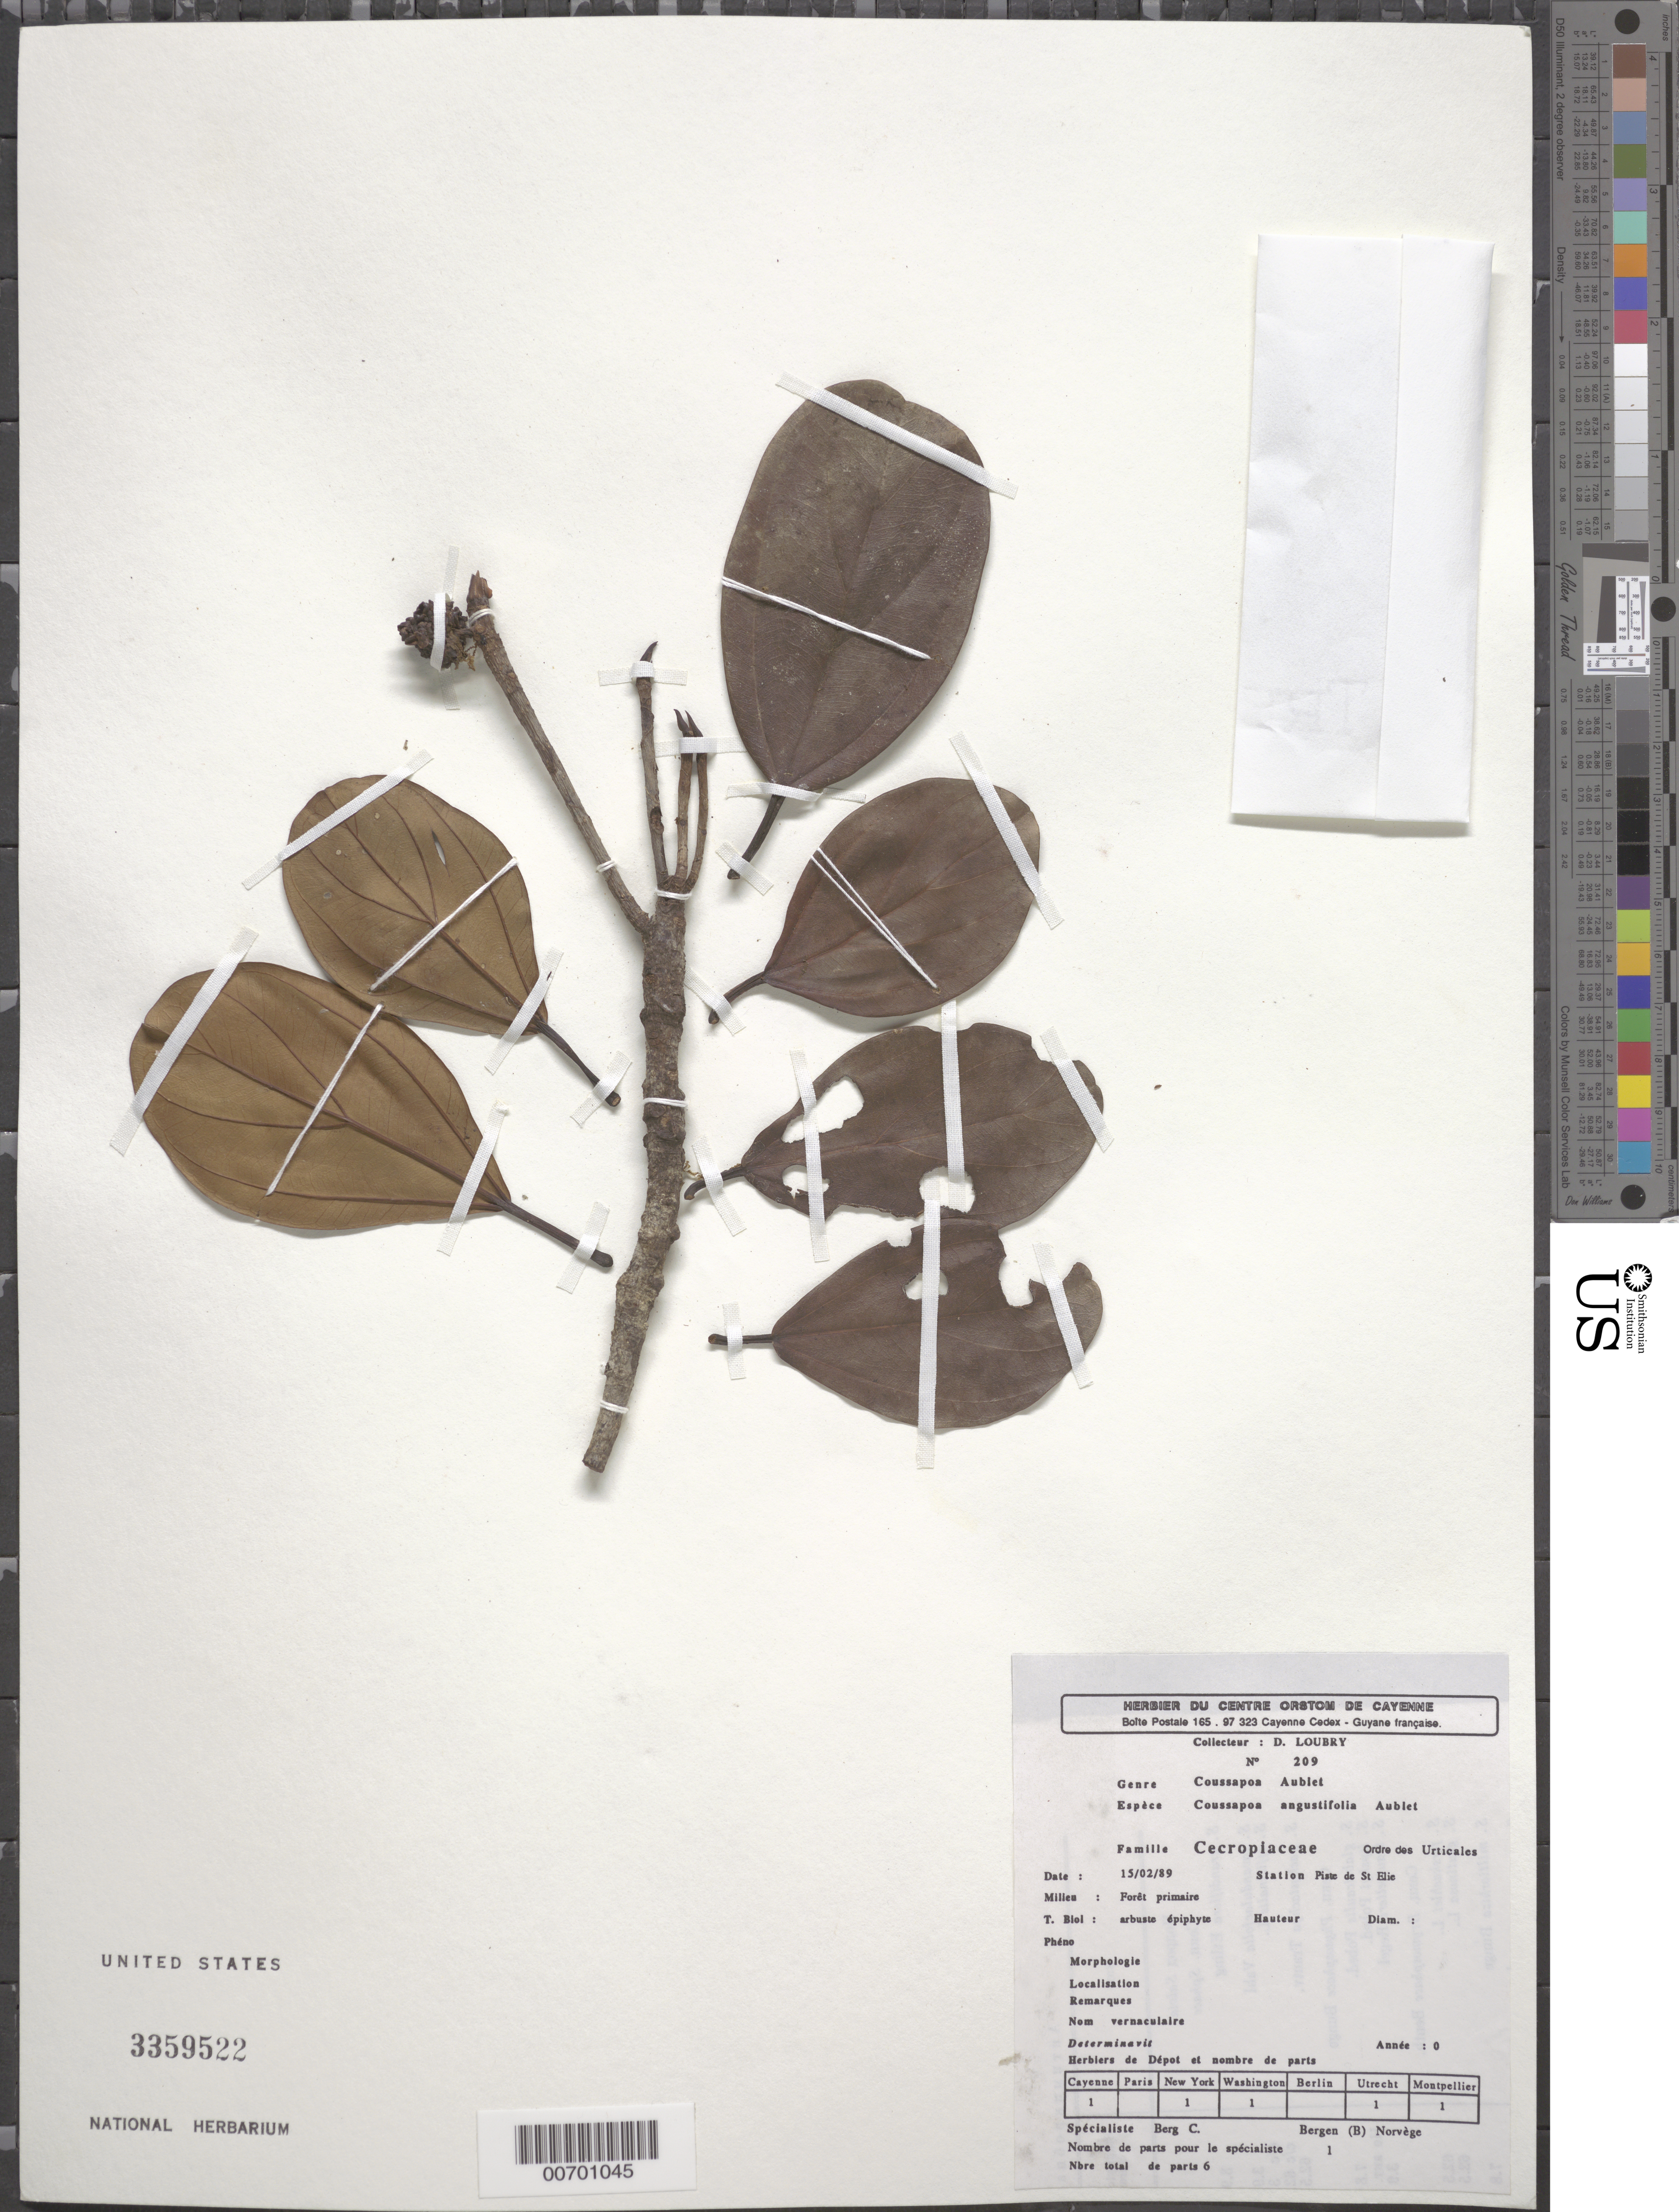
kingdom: Plantae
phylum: Tracheophyta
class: Magnoliopsida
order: Rosales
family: Urticaceae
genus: Coussapoa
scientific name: Coussapoa angustifolia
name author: Aubl.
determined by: Berg, C. C.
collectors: D. Loubry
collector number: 209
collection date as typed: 15-Feb-89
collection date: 1989-02-15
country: French Guiana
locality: Piste de Saint-Élie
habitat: Primary forest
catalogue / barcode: US 3359522